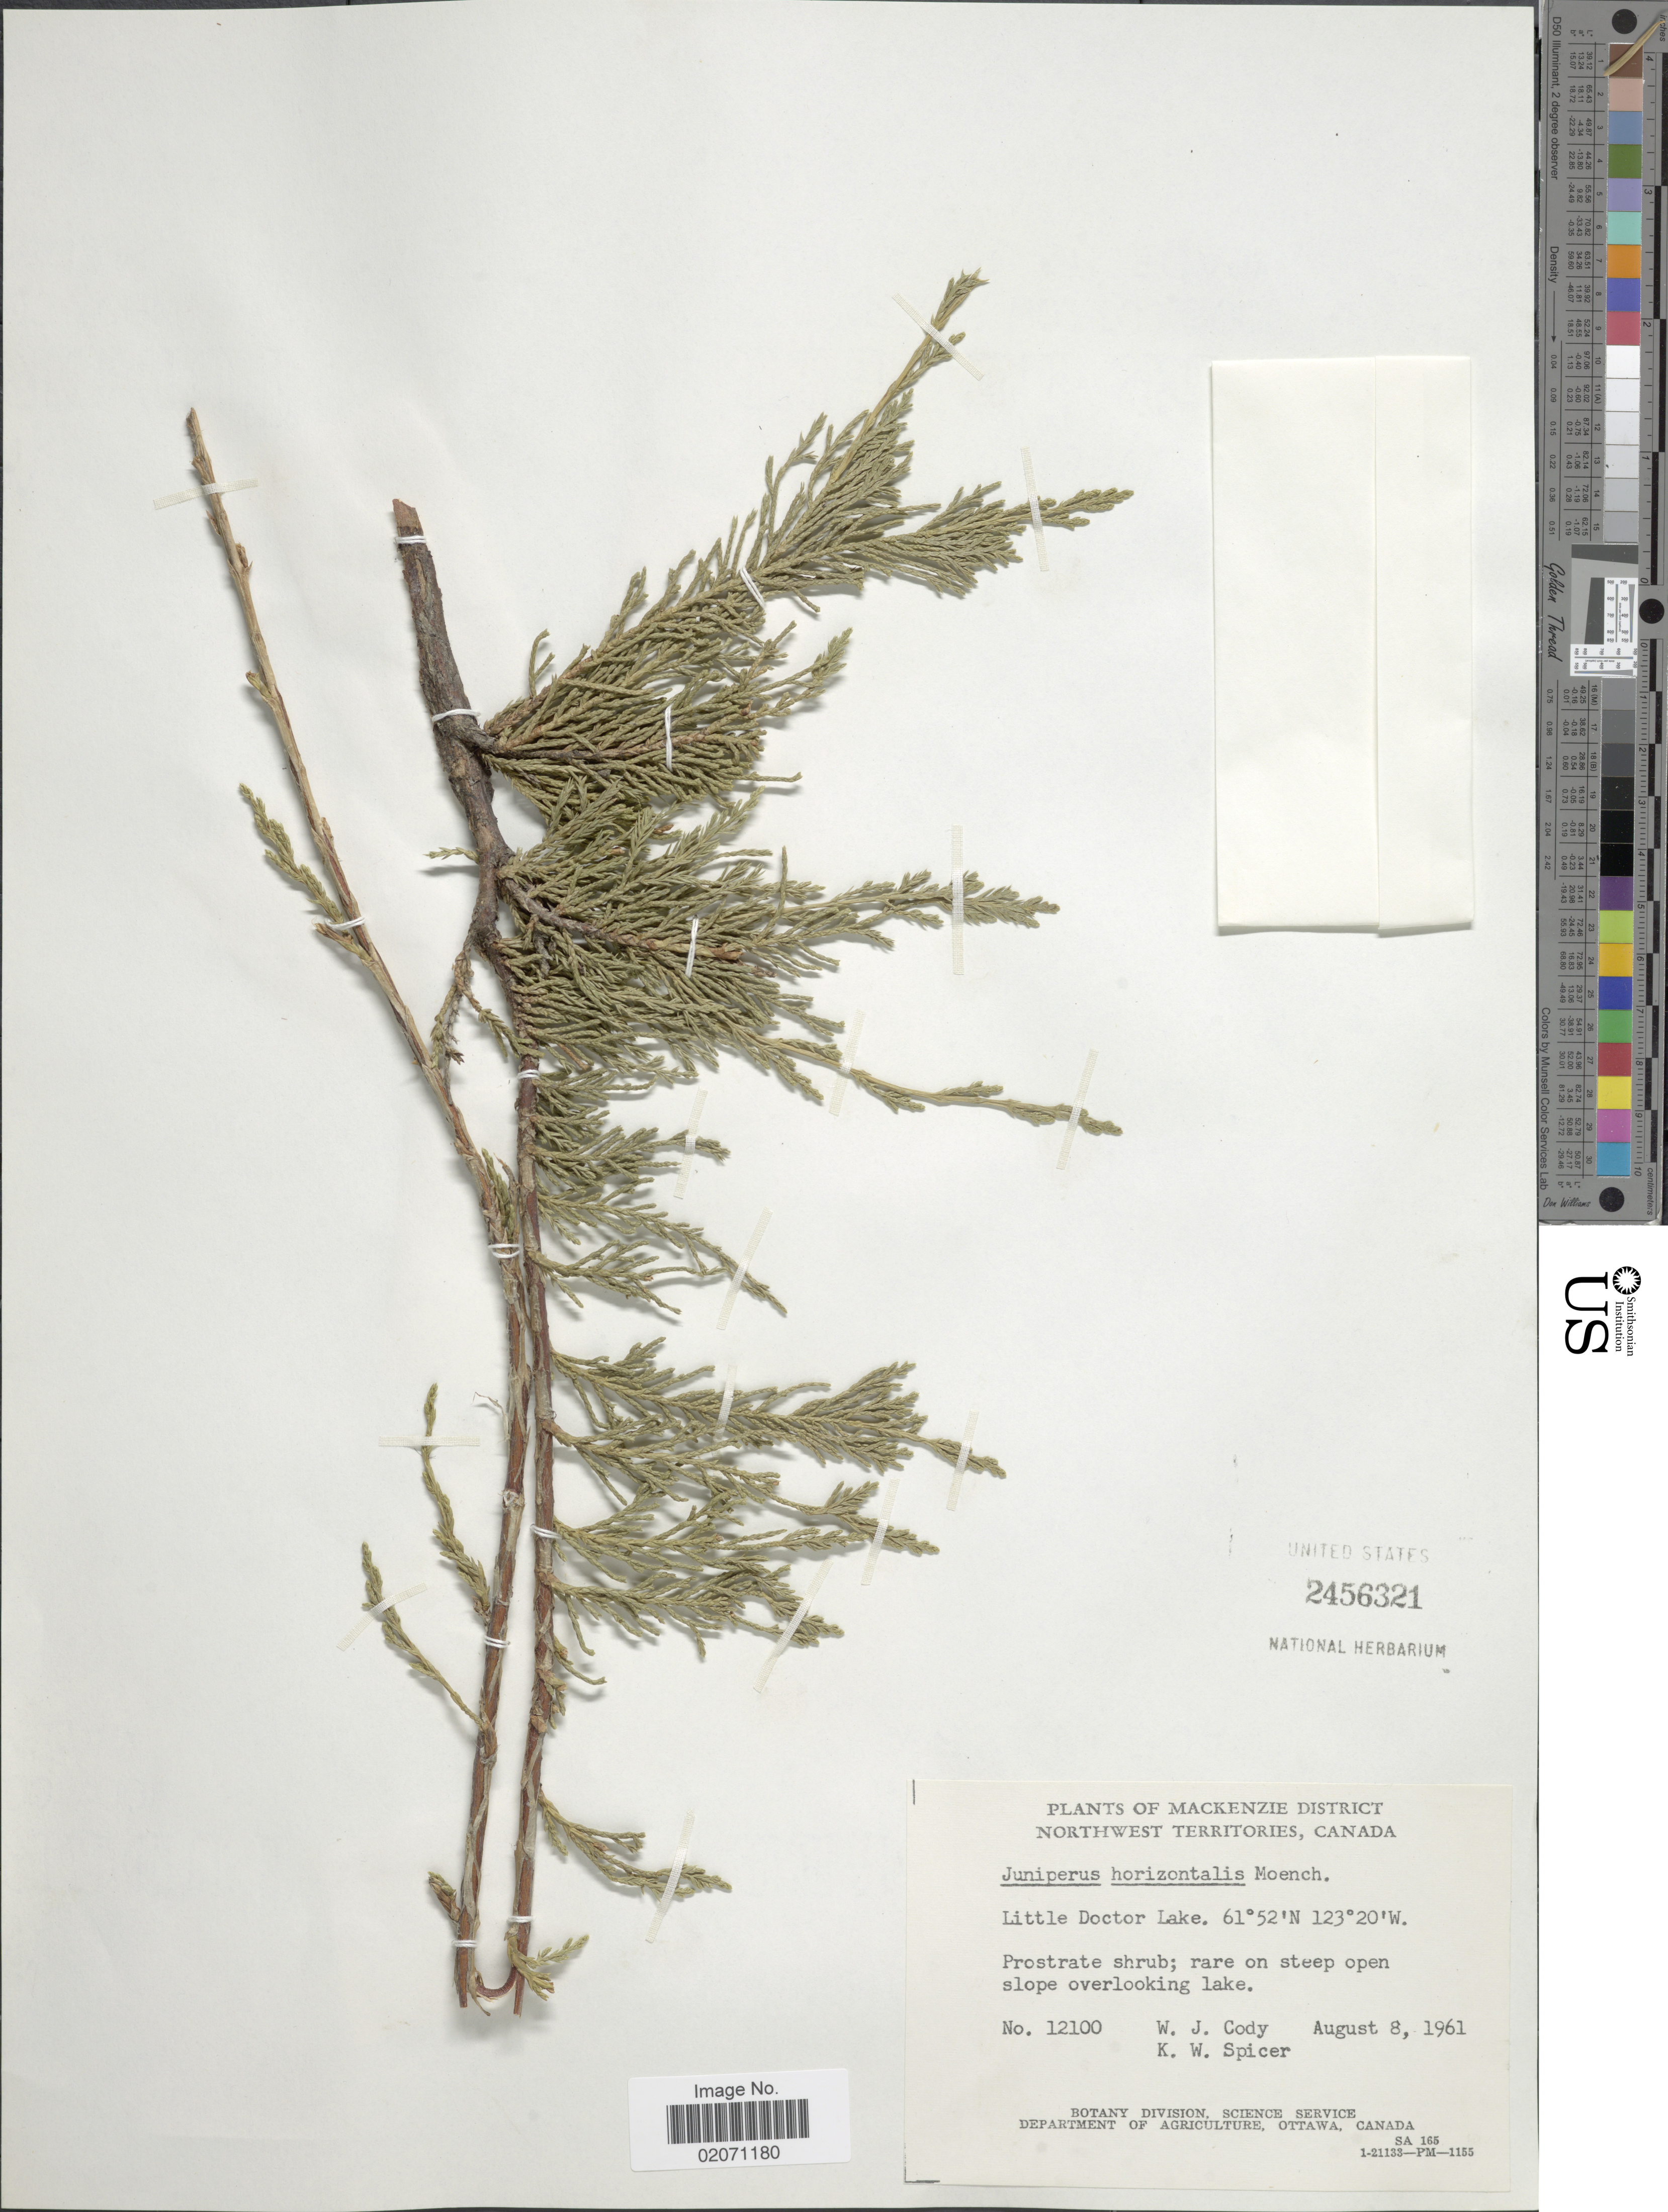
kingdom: Plantae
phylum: Tracheophyta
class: Pinopsida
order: Pinales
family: Cupressaceae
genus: Juniperus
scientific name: Juniperus horizontalis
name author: Moench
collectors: W. Cody & K. Spicer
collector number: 12100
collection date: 1961-08-08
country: Canada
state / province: Northwest Territories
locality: Mackenzie District, Little Doctor Lake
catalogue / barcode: US 2456321